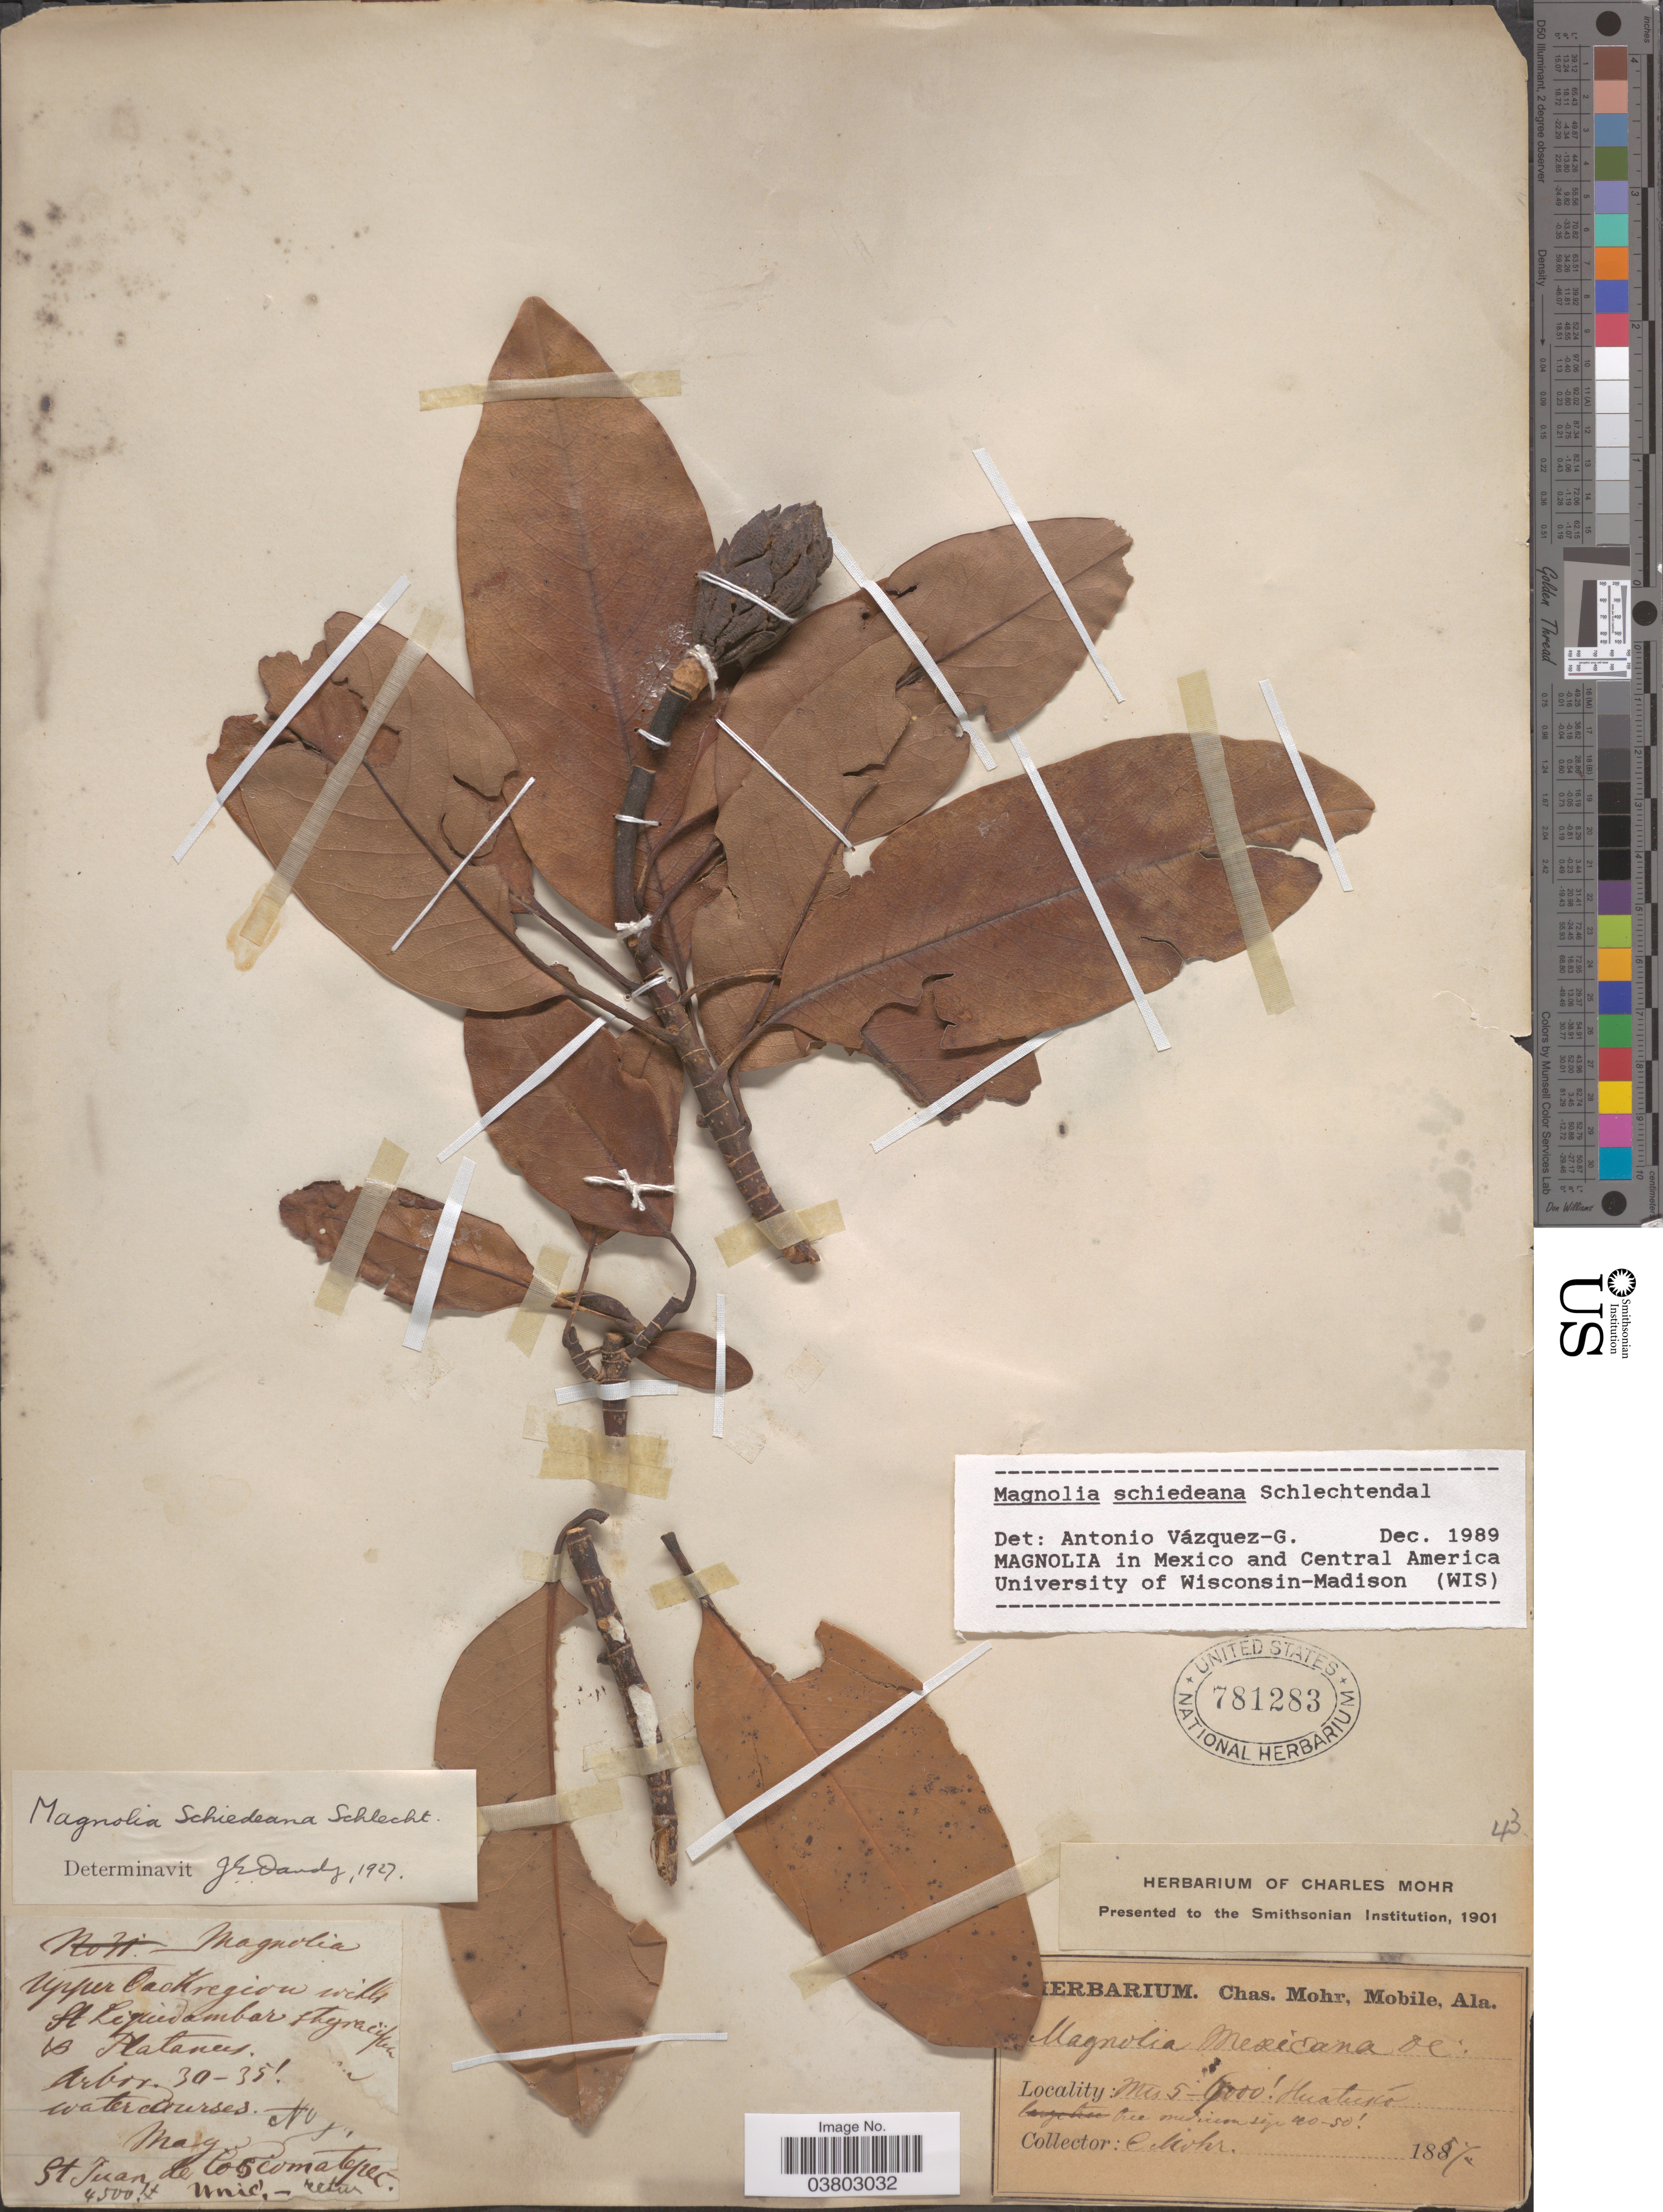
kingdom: Plantae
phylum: Tracheophyta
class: Magnoliopsida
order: Magnoliales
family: Magnoliaceae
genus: Magnolia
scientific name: Magnolia schiedeana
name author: Schltdl.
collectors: Mohr, C. T. (herbarium)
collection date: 1857-05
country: Mexico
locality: Huatuscó. St Juan de los Coscomatepec.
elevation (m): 1524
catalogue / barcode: US 781283